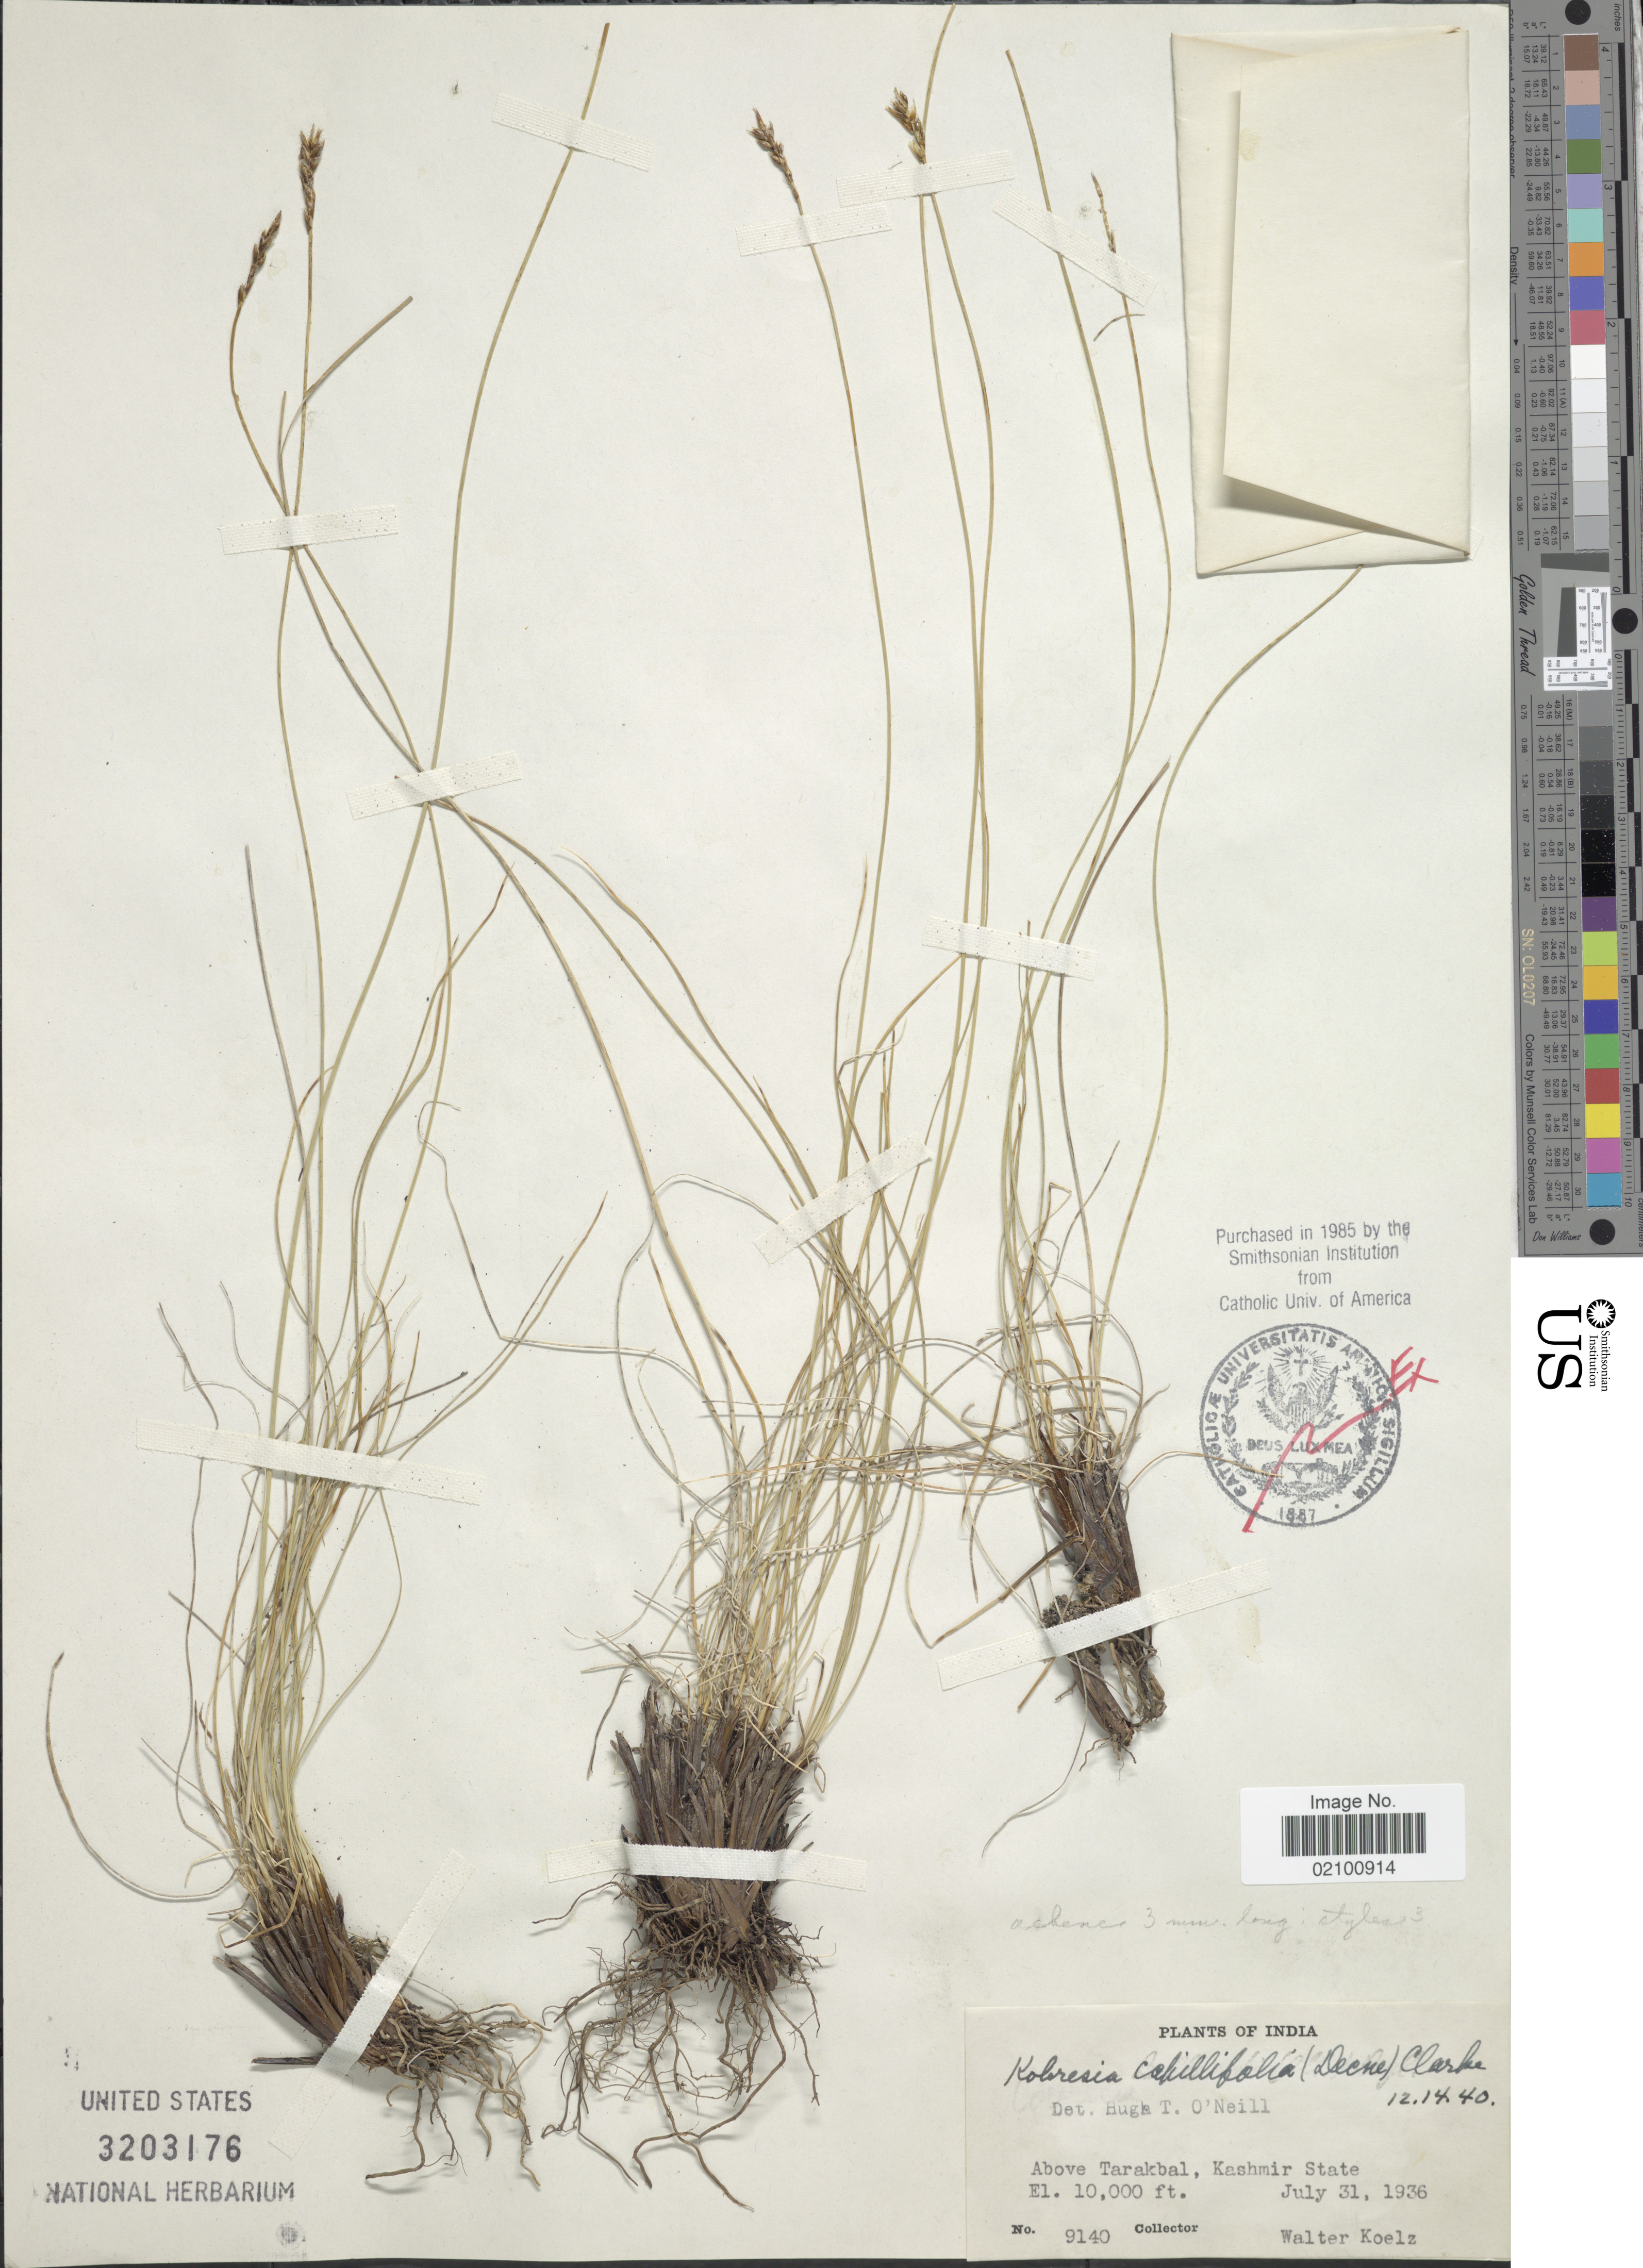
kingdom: Plantae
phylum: Tracheophyta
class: Liliopsida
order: Poales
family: Cyperaceae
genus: Carex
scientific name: Carex capillifolia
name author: (Decne.) S.R. Zhang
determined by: Strong, M. T., (US), Smithsonian Institution - National Museum of Natural History (UNITED STATES)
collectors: W. N. Koelz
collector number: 9140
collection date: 1936-07-31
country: India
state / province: Jammu and Kashmir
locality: Above Tarakbal, Kashmir State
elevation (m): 3048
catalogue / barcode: US 3203176